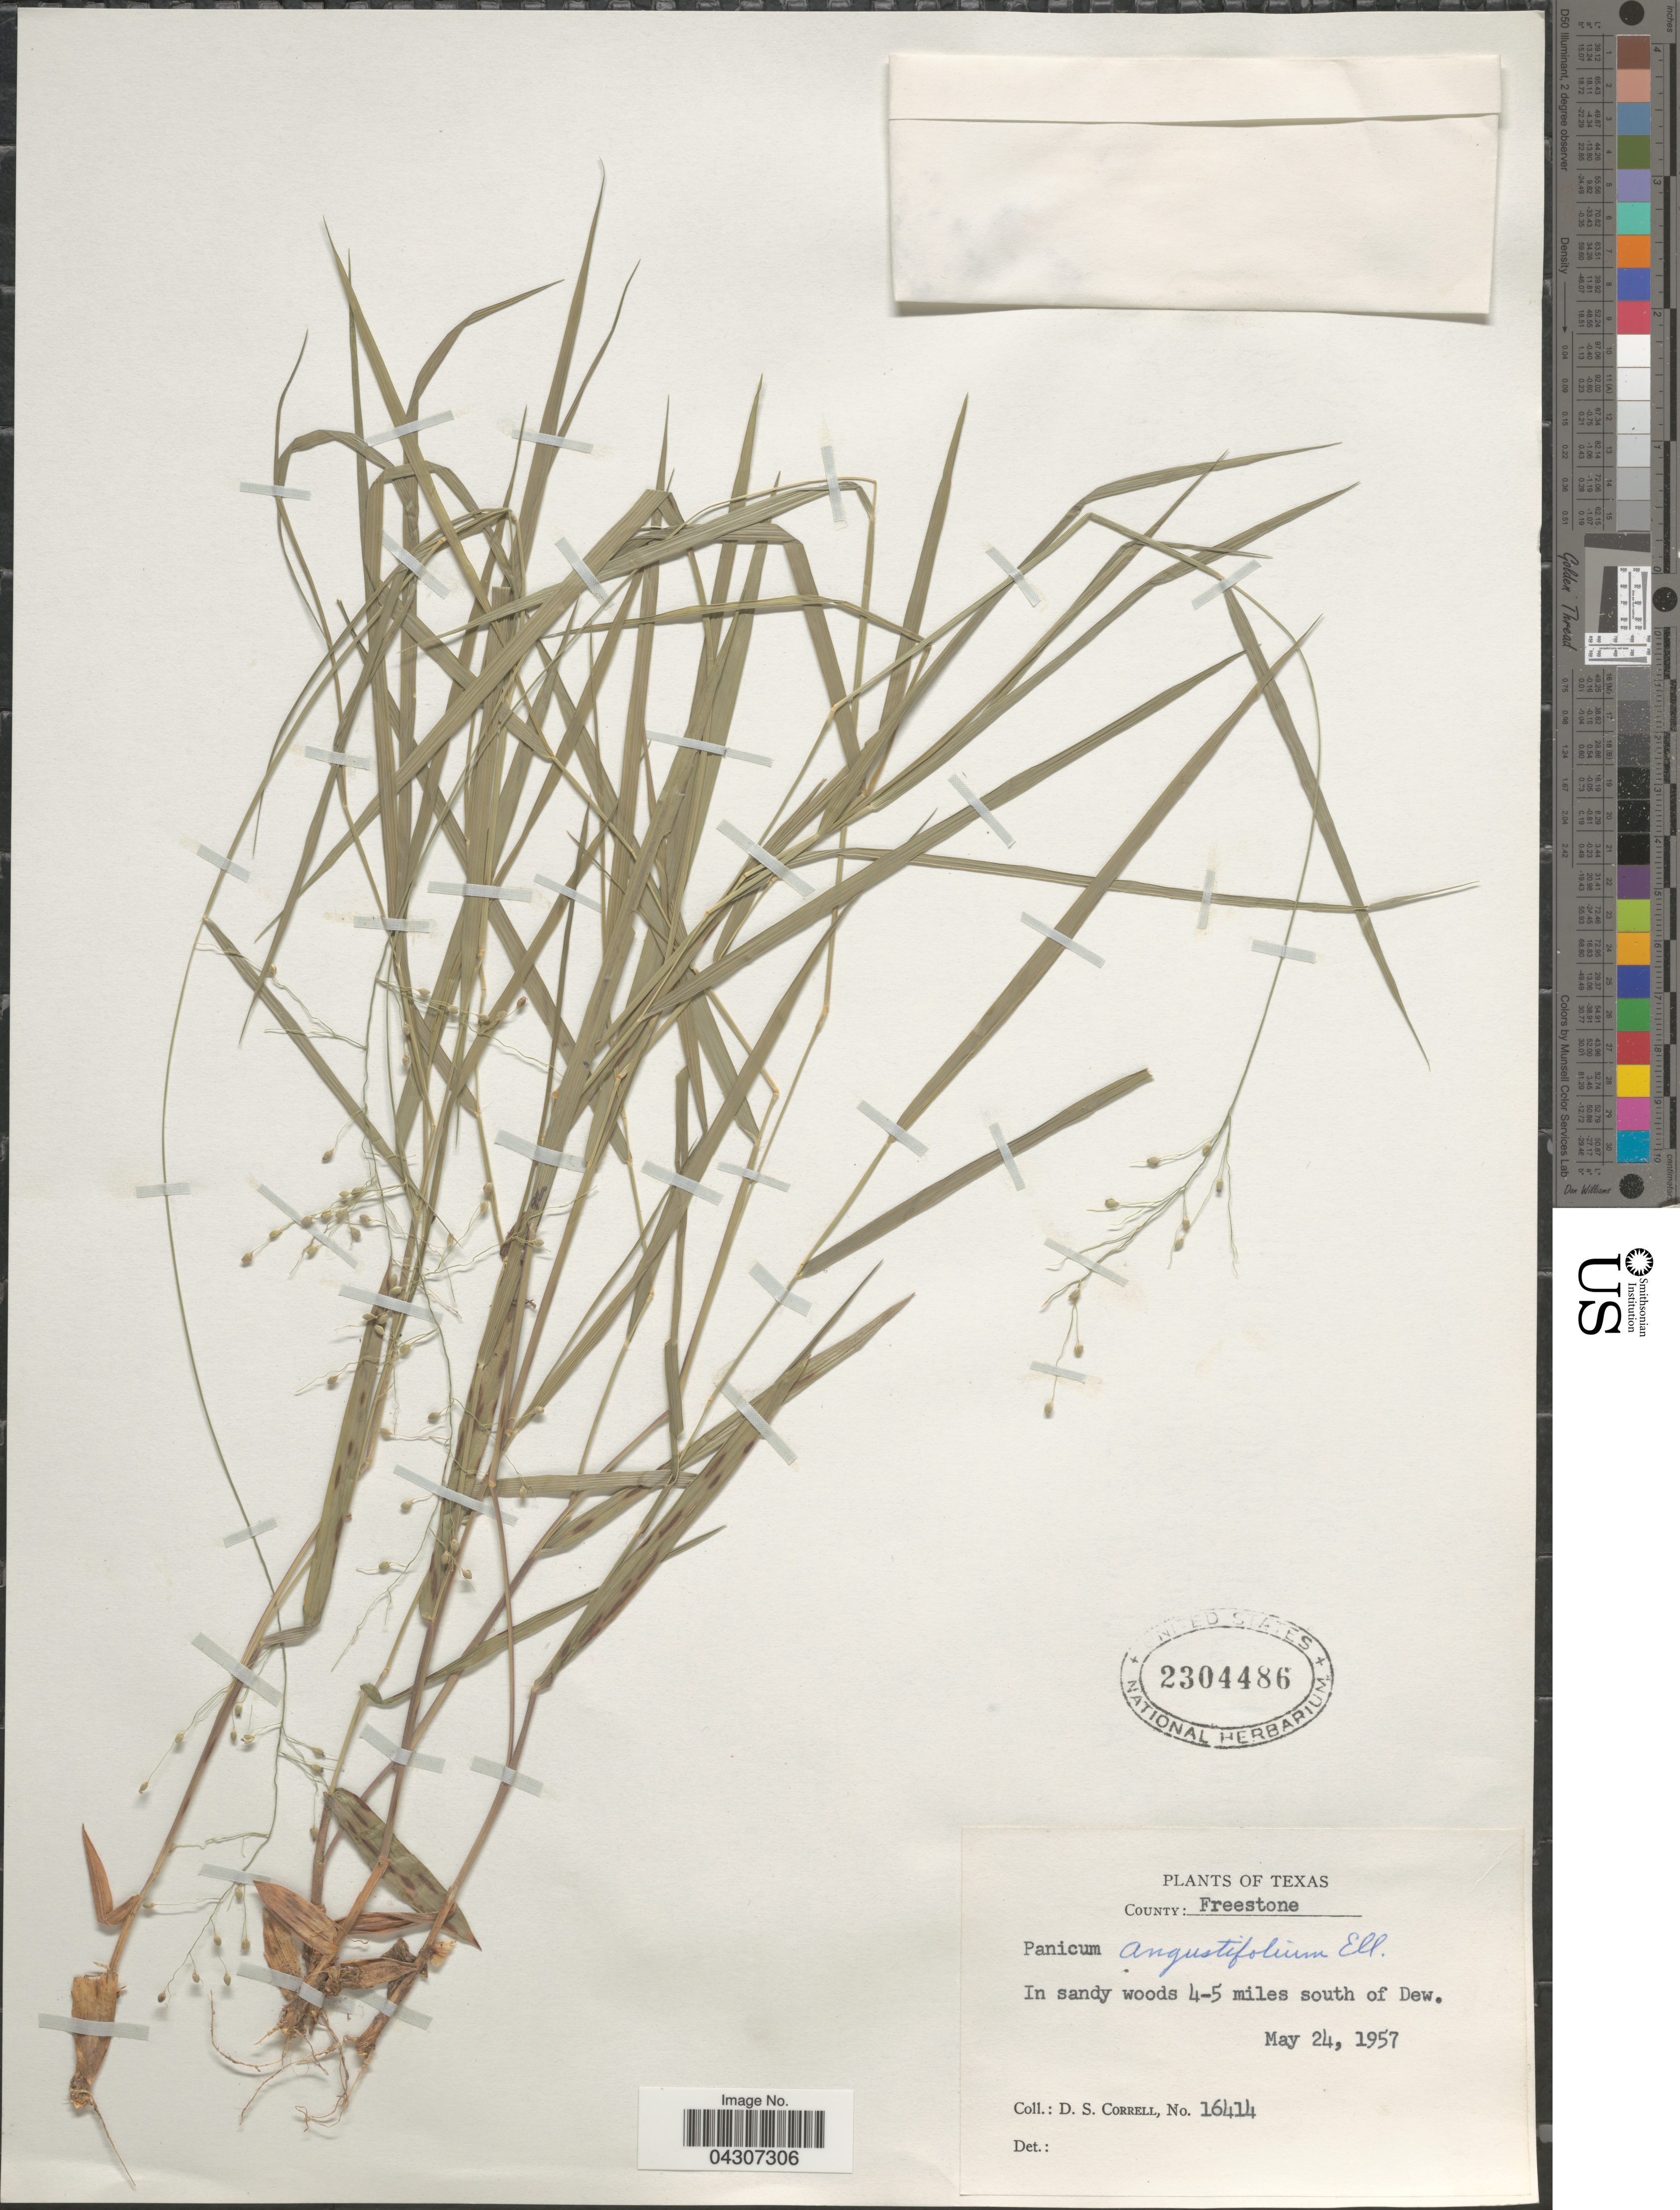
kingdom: Plantae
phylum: Tracheophyta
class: Liliopsida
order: Poales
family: Poaceae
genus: Dichanthelium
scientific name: Dichanthelium aciculare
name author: (Desv. ex Poir.) Gould & C.A. Clark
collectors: D. S. Correll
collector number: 16414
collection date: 1957-05-24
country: United States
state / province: Texas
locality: County: Freestone. In sandy woods 4-5 miles south of Dew.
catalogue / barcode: US 2304486